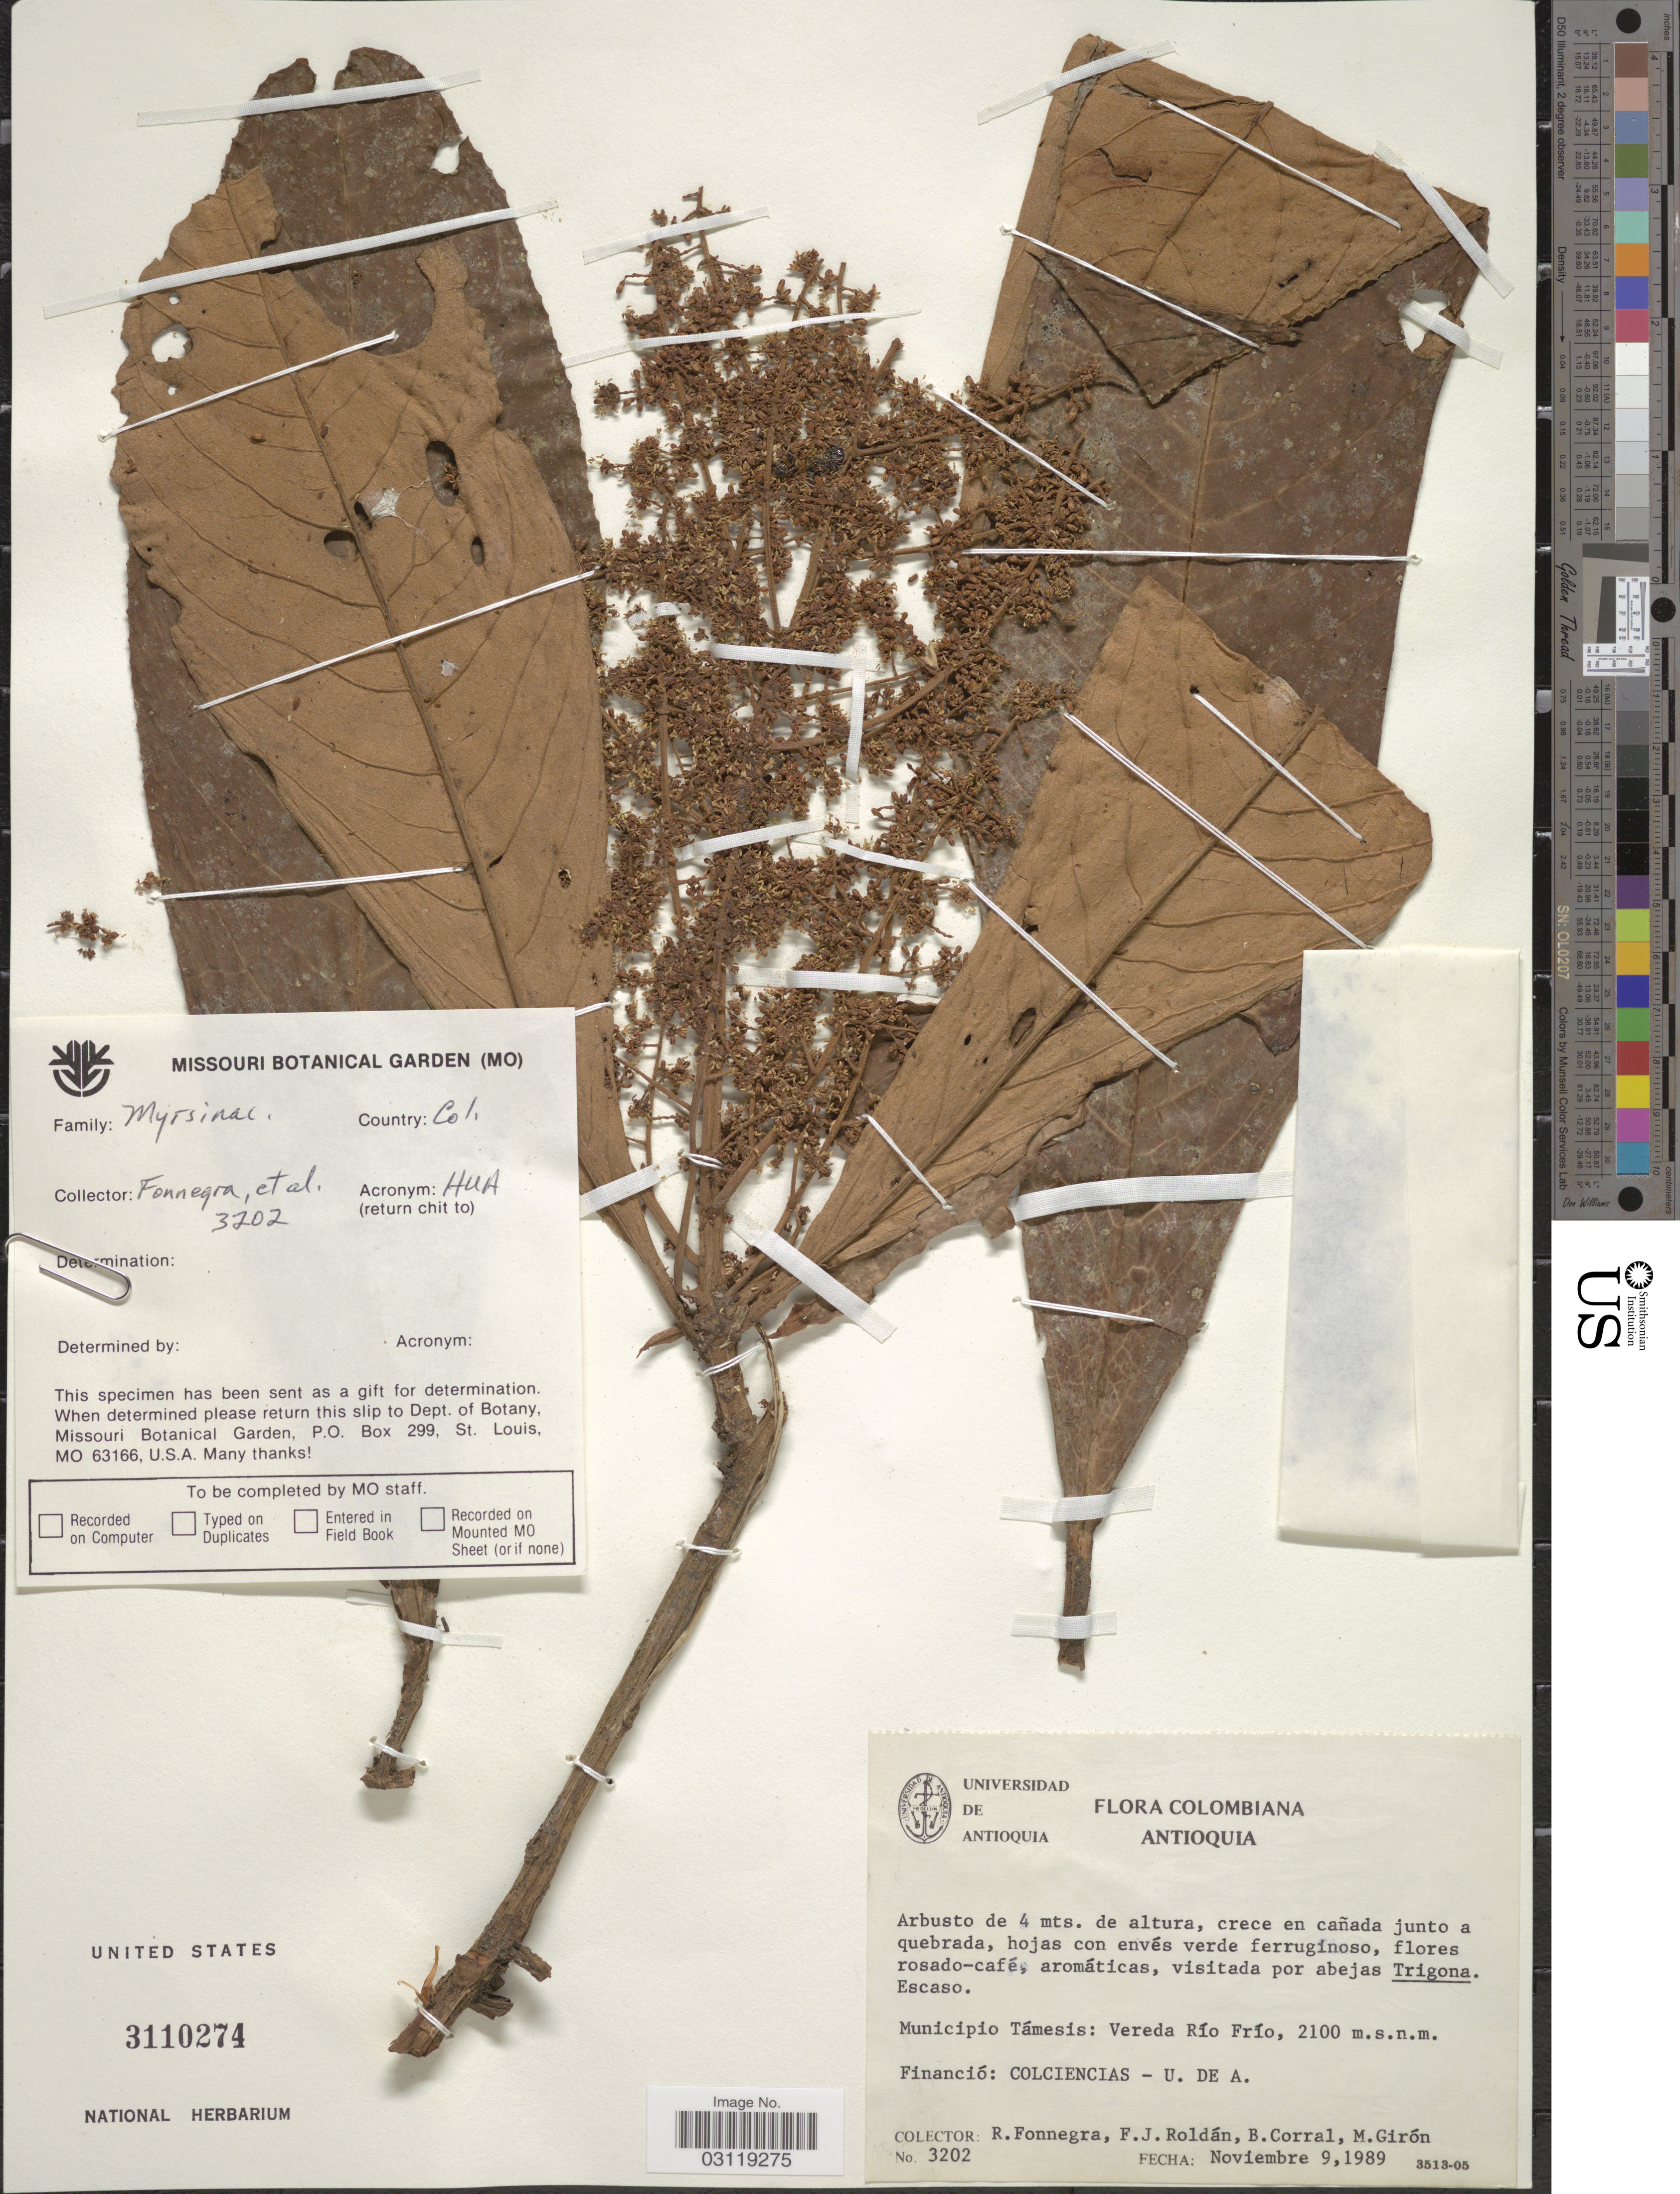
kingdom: Plantae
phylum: Tracheophyta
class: Magnoliopsida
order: Ericales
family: Primulaceae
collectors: R. Fonnegra, F. J. Roldán, B. Corral & M. Girón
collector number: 3202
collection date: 1989-11-09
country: Colombia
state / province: Antioquia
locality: Municipio Támesis: Vereda Río Frío.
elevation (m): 2100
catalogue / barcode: US 3110274